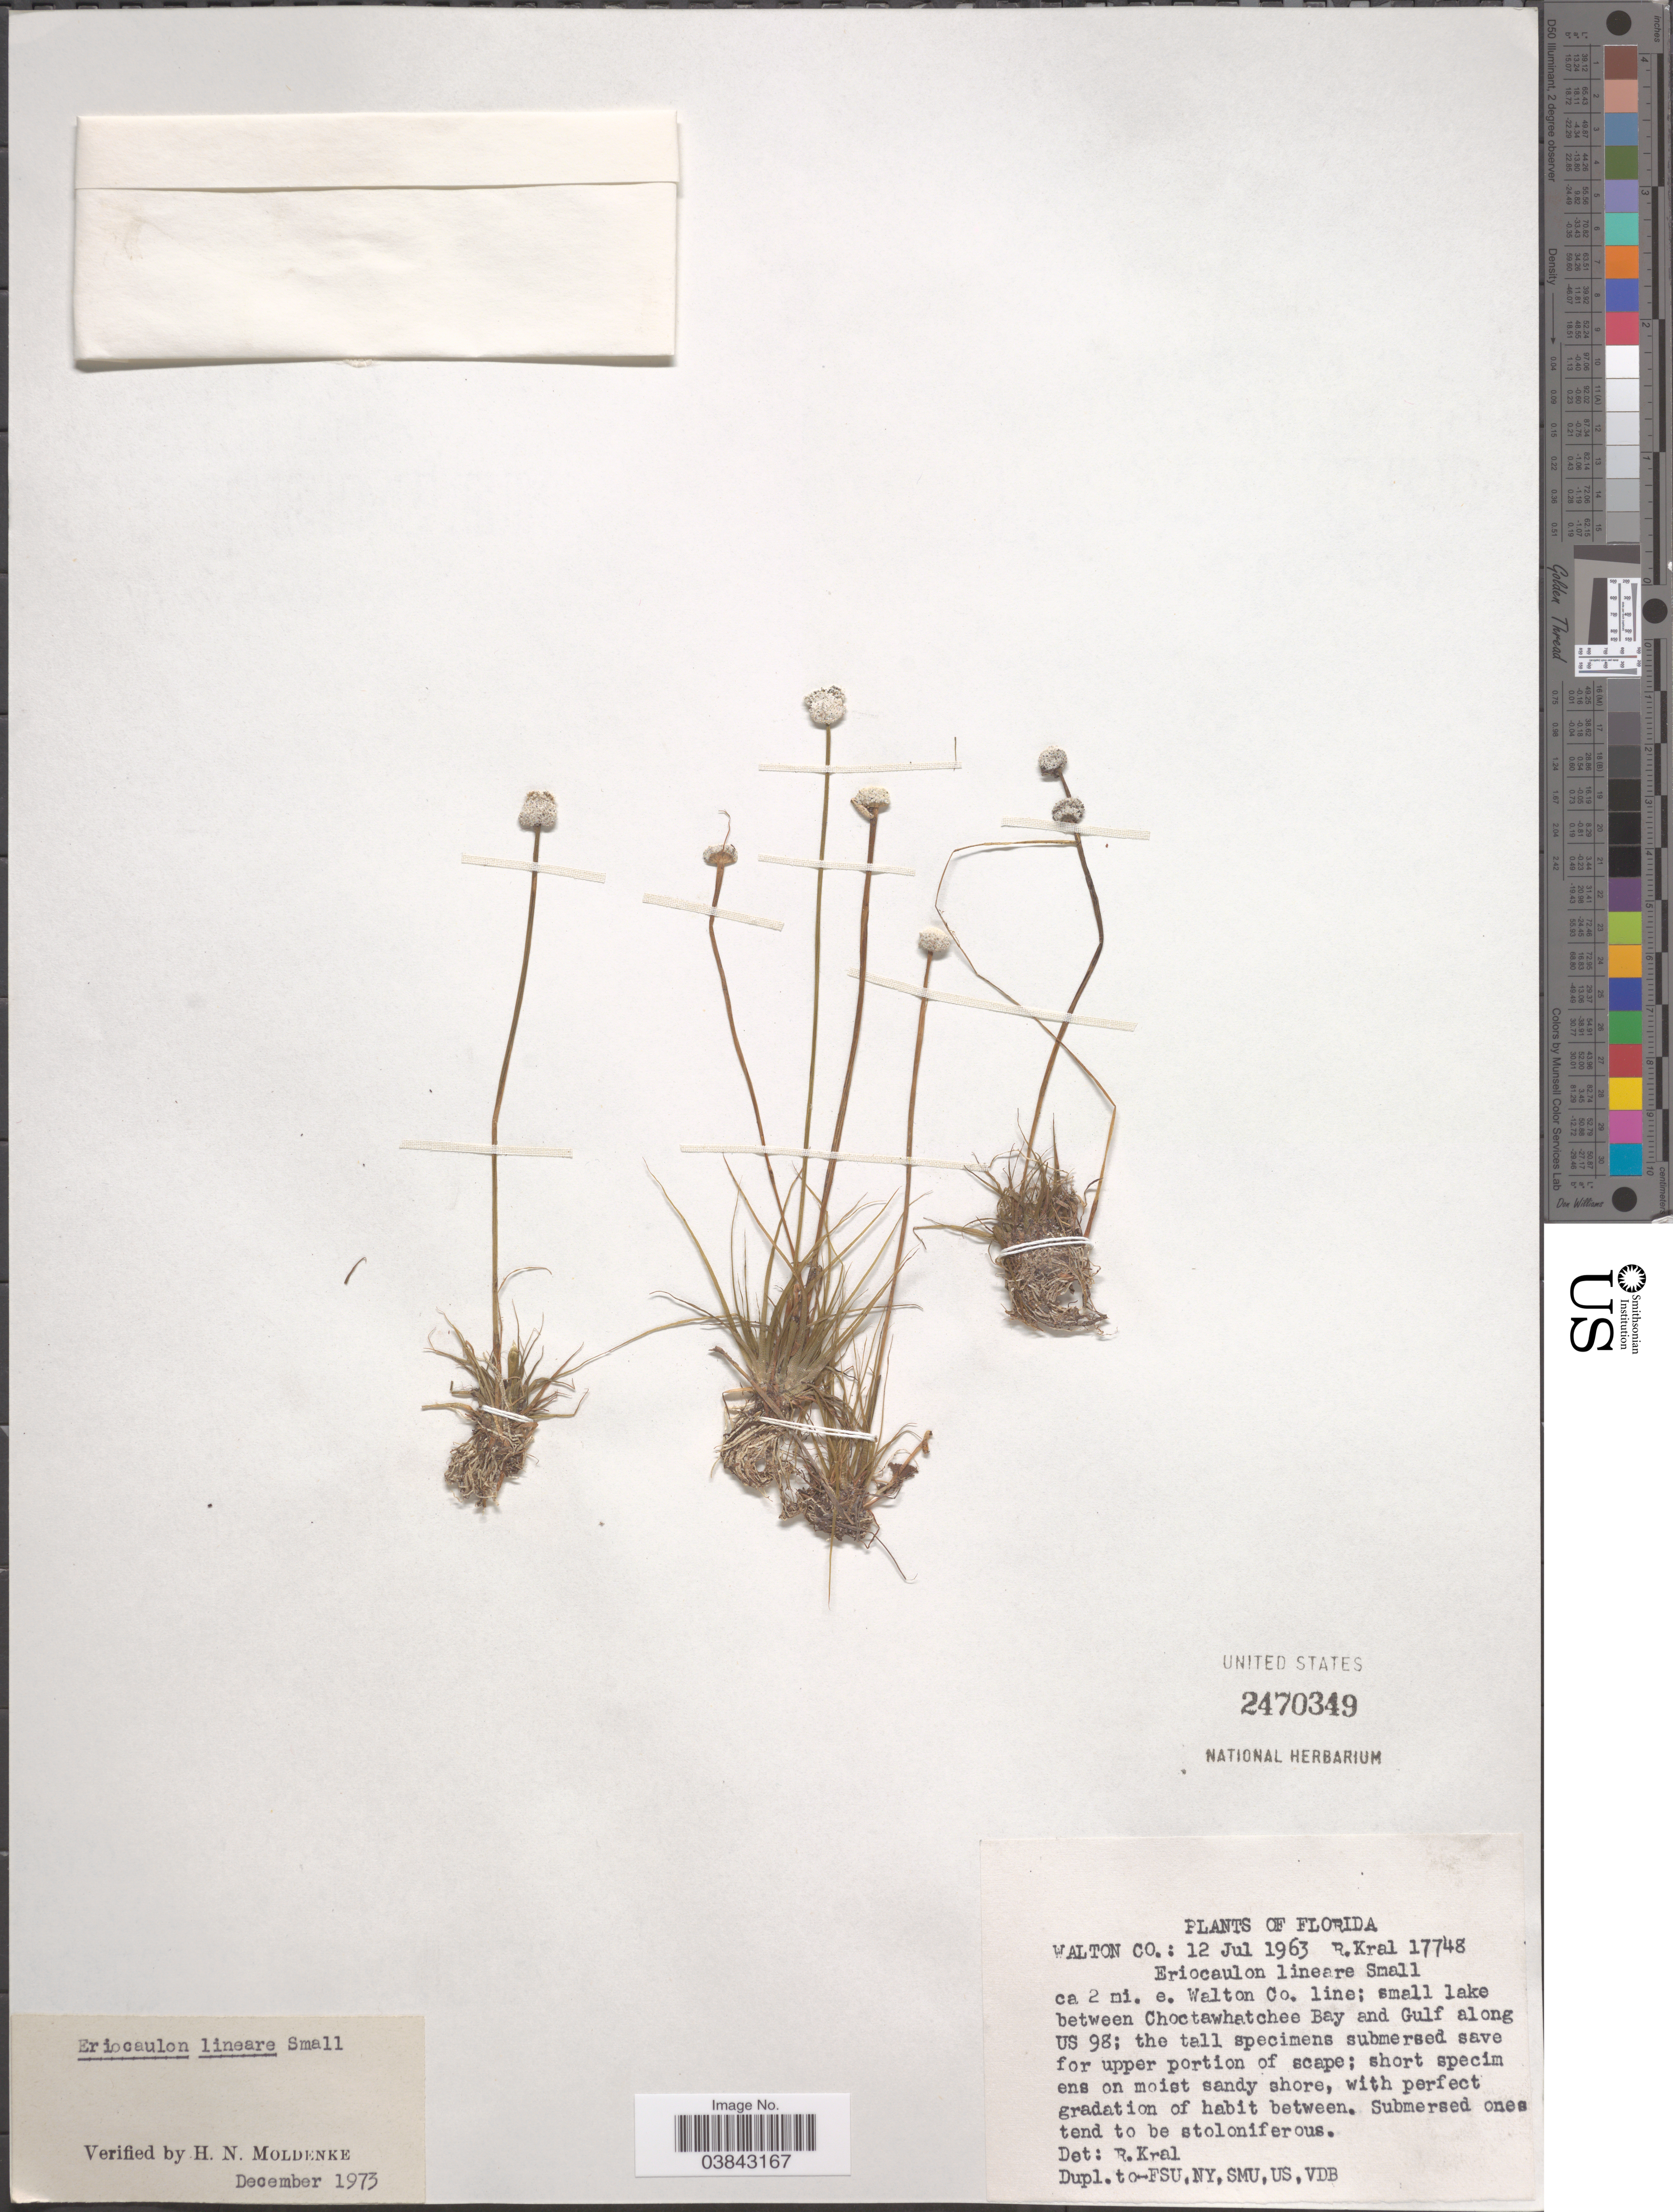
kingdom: Plantae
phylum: Tracheophyta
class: Liliopsida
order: Poales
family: Eriocaulaceae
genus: Eriocaulon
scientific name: Eriocaulon lineare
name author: Small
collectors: R. Kral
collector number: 17748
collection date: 1963-07-12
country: United States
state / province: Florida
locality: Walton Co. Ca 2 mi. e. Walton Co. line; small lake between Choctawhatchee Bay and Gulf along US 98.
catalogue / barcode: US 2470349